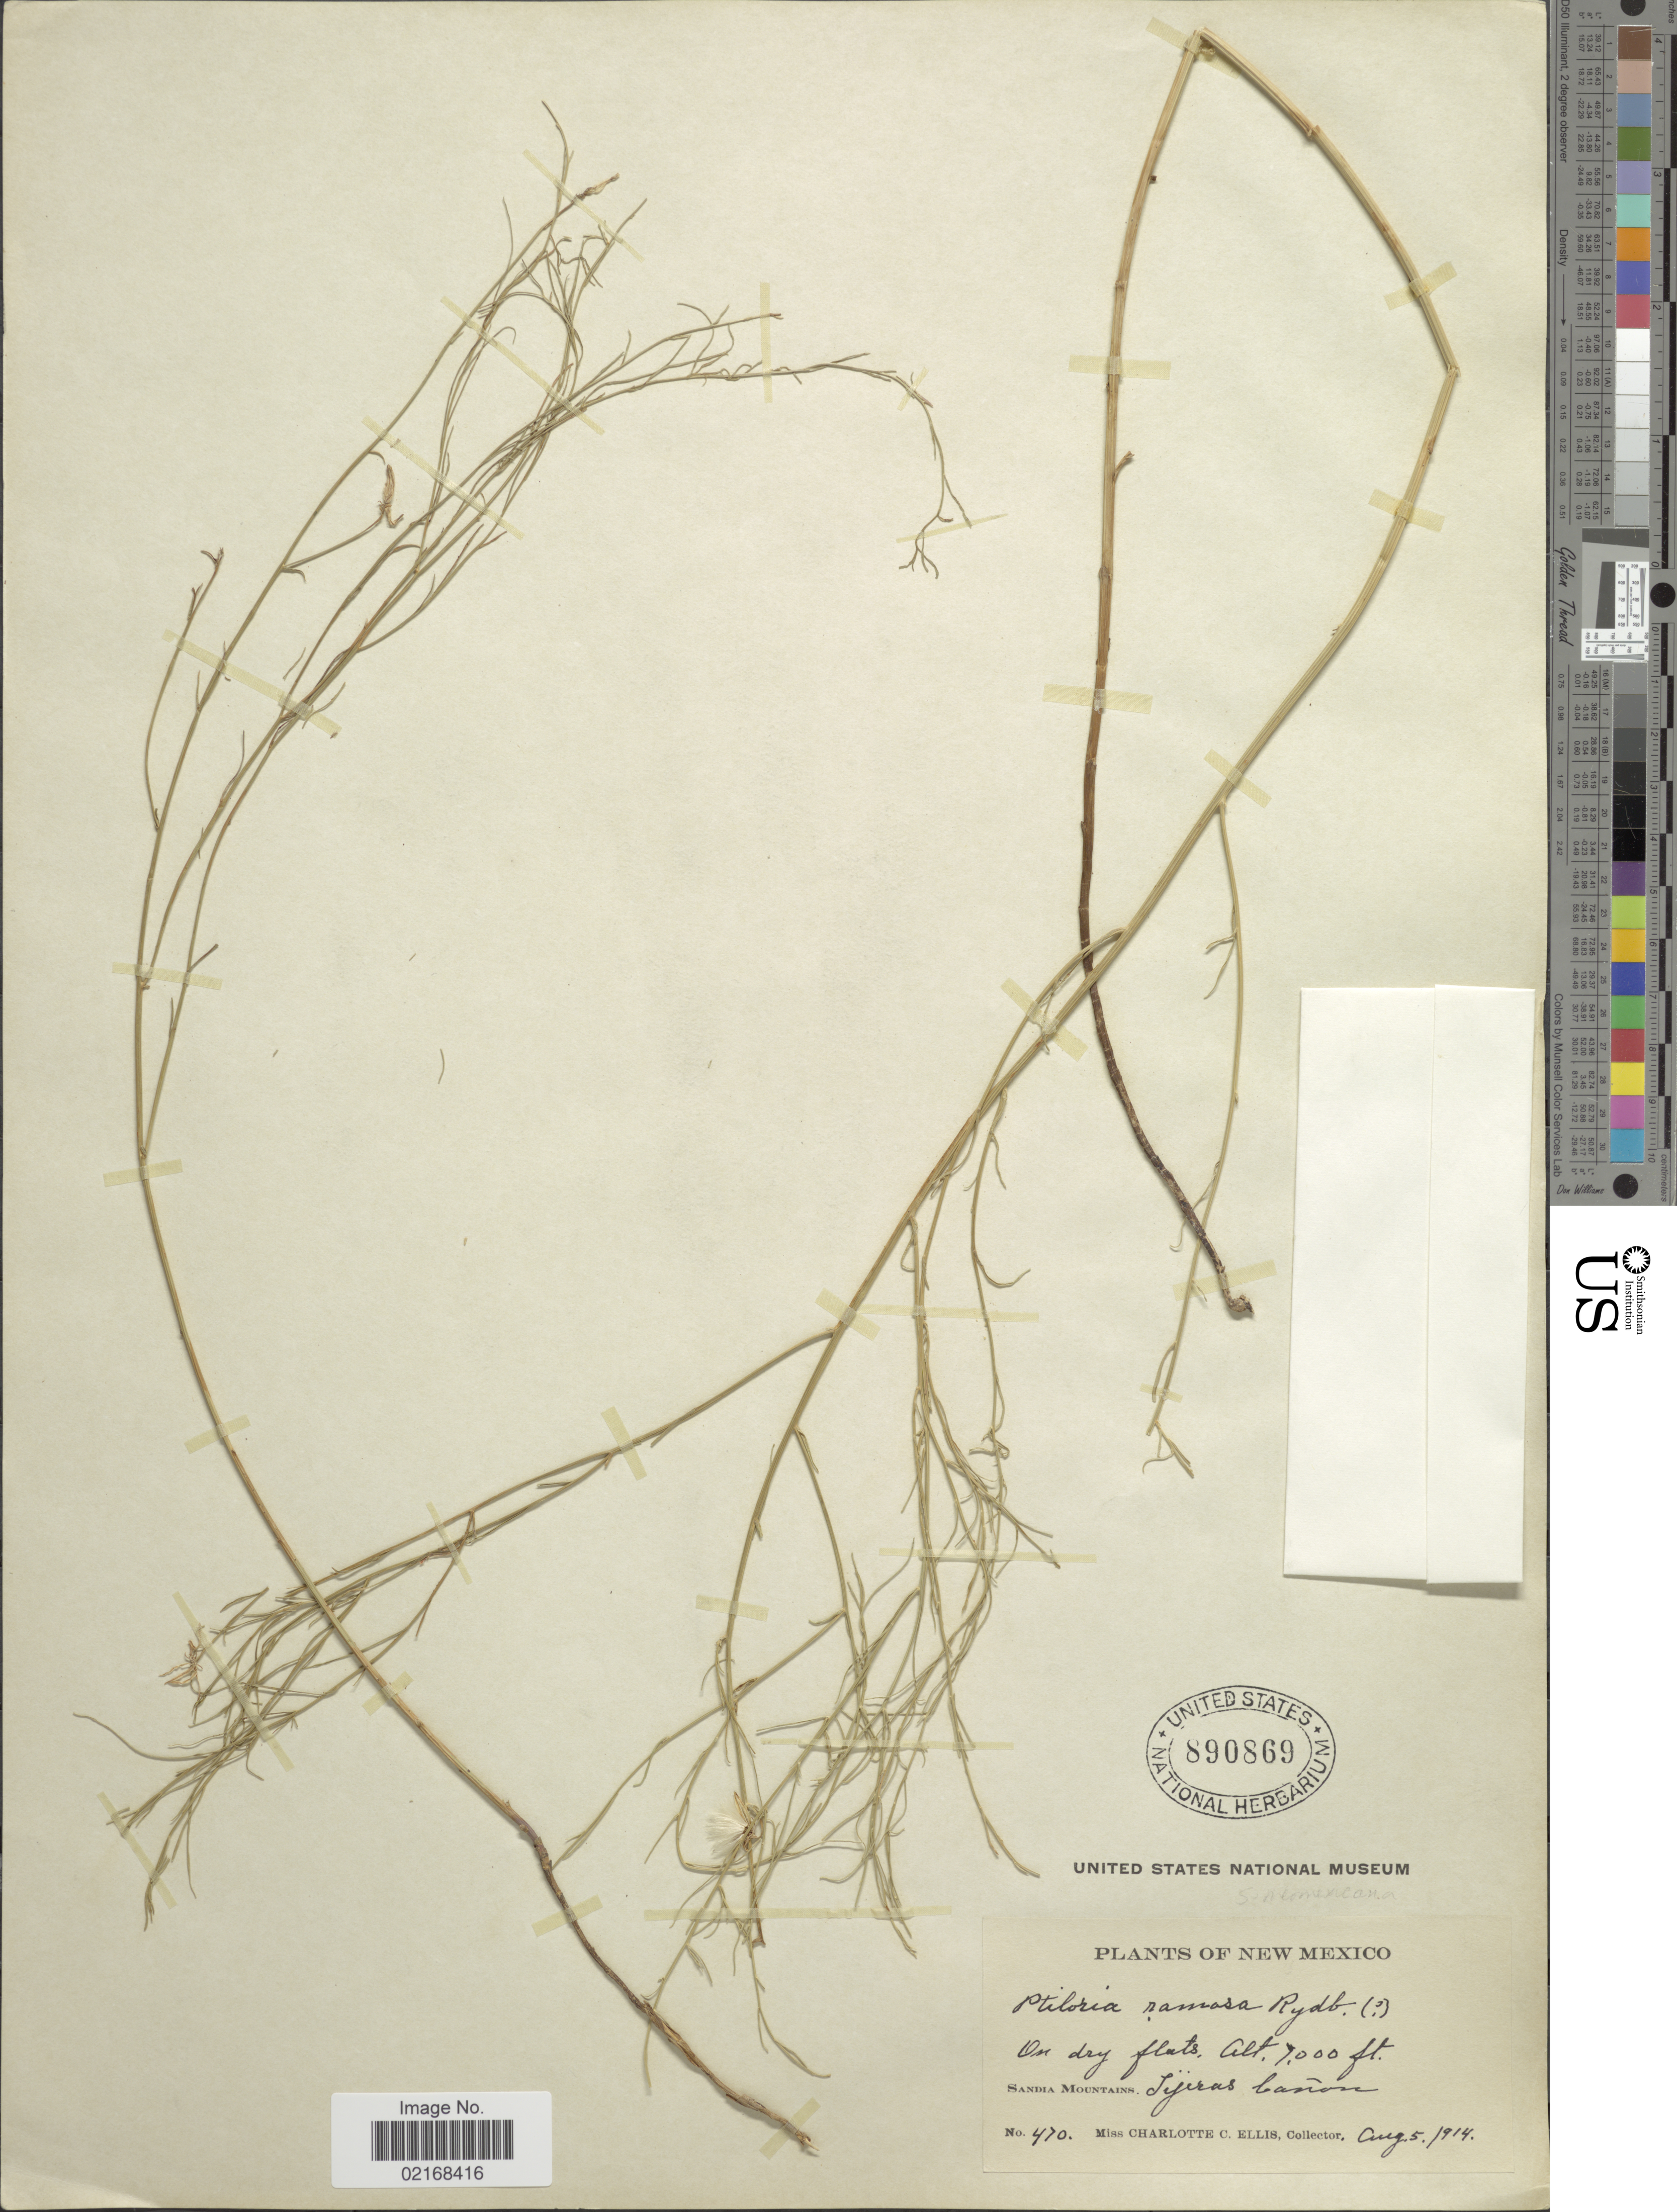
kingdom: Plantae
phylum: Tracheophyta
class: Magnoliopsida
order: Asterales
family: Asteraceae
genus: Stephanomeria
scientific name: Stephanomeria runcinata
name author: Nutt.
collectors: C. C. Ellis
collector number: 470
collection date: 1914-08-05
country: United States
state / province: New Mexico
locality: Sandia Mountains, Sijiras Canon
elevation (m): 2134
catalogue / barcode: US 890869